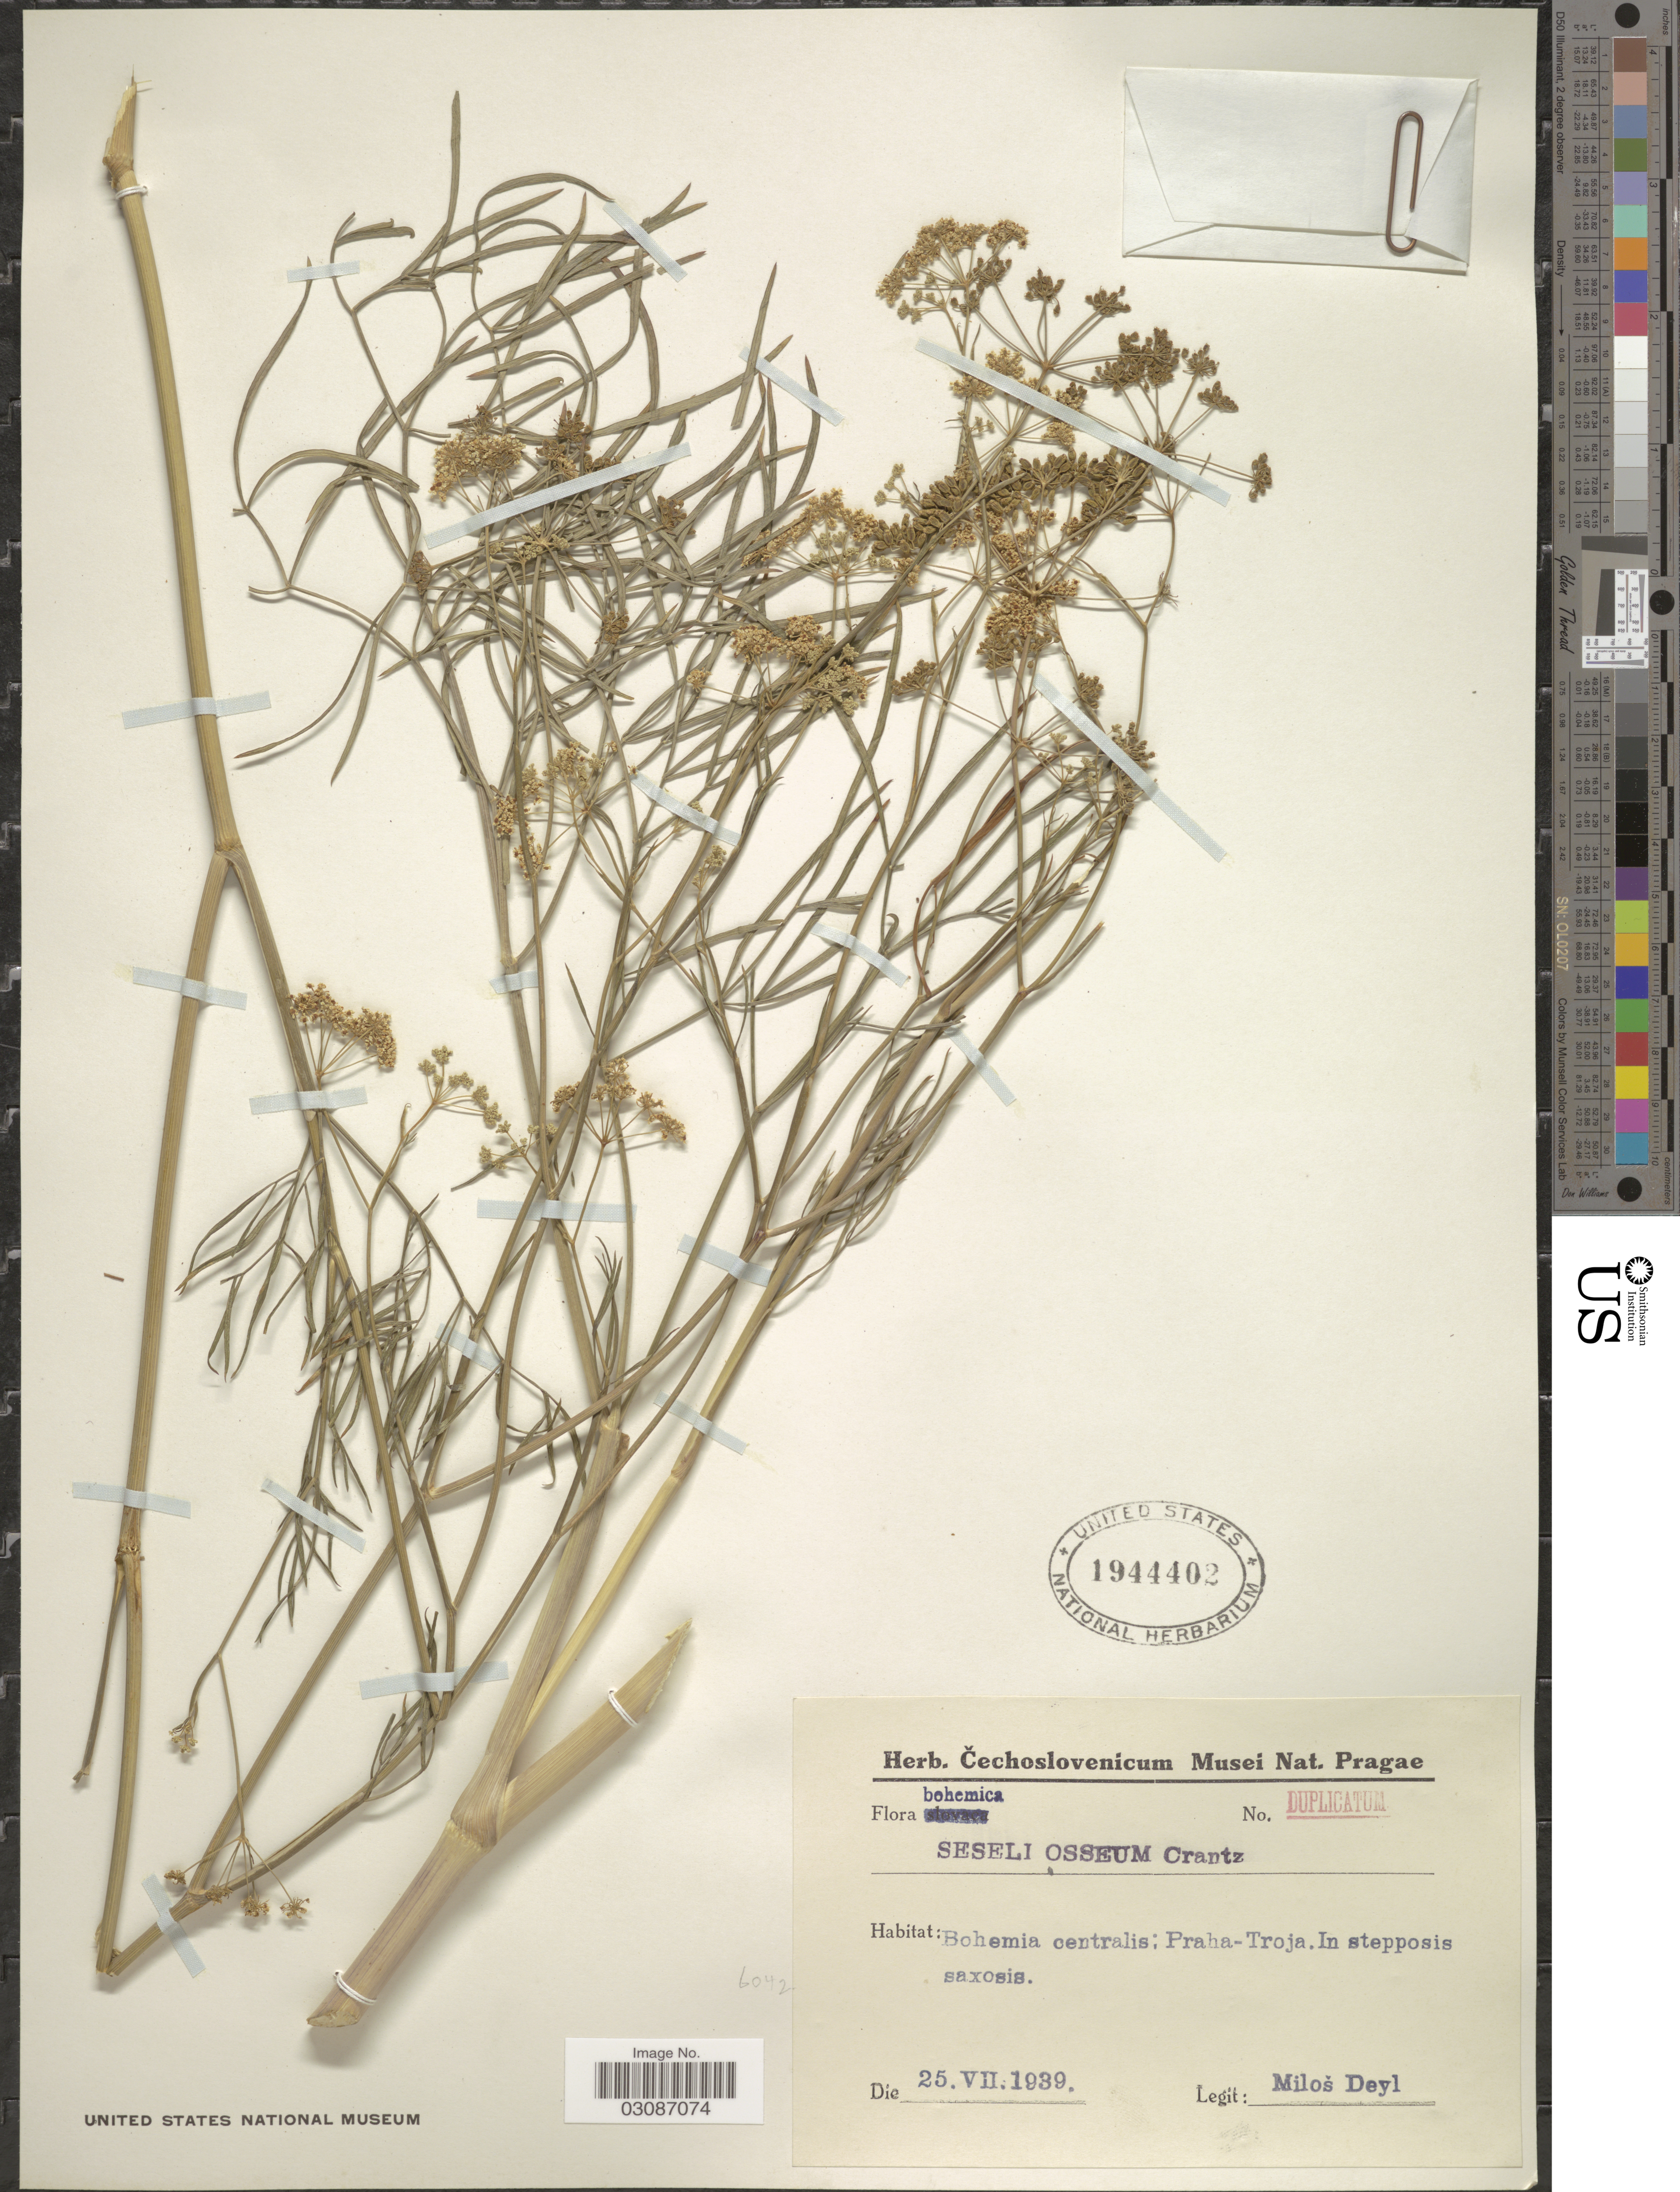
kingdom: Plantae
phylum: Tracheophyta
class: Magnoliopsida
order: Apiales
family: Apiaceae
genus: Seseli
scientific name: Seseli osseum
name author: Crantz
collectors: M. Deyl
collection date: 1939-08-25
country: Czechia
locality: Bohemica. Bohemia centralis: Praha-Troja.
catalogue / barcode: US 1944402